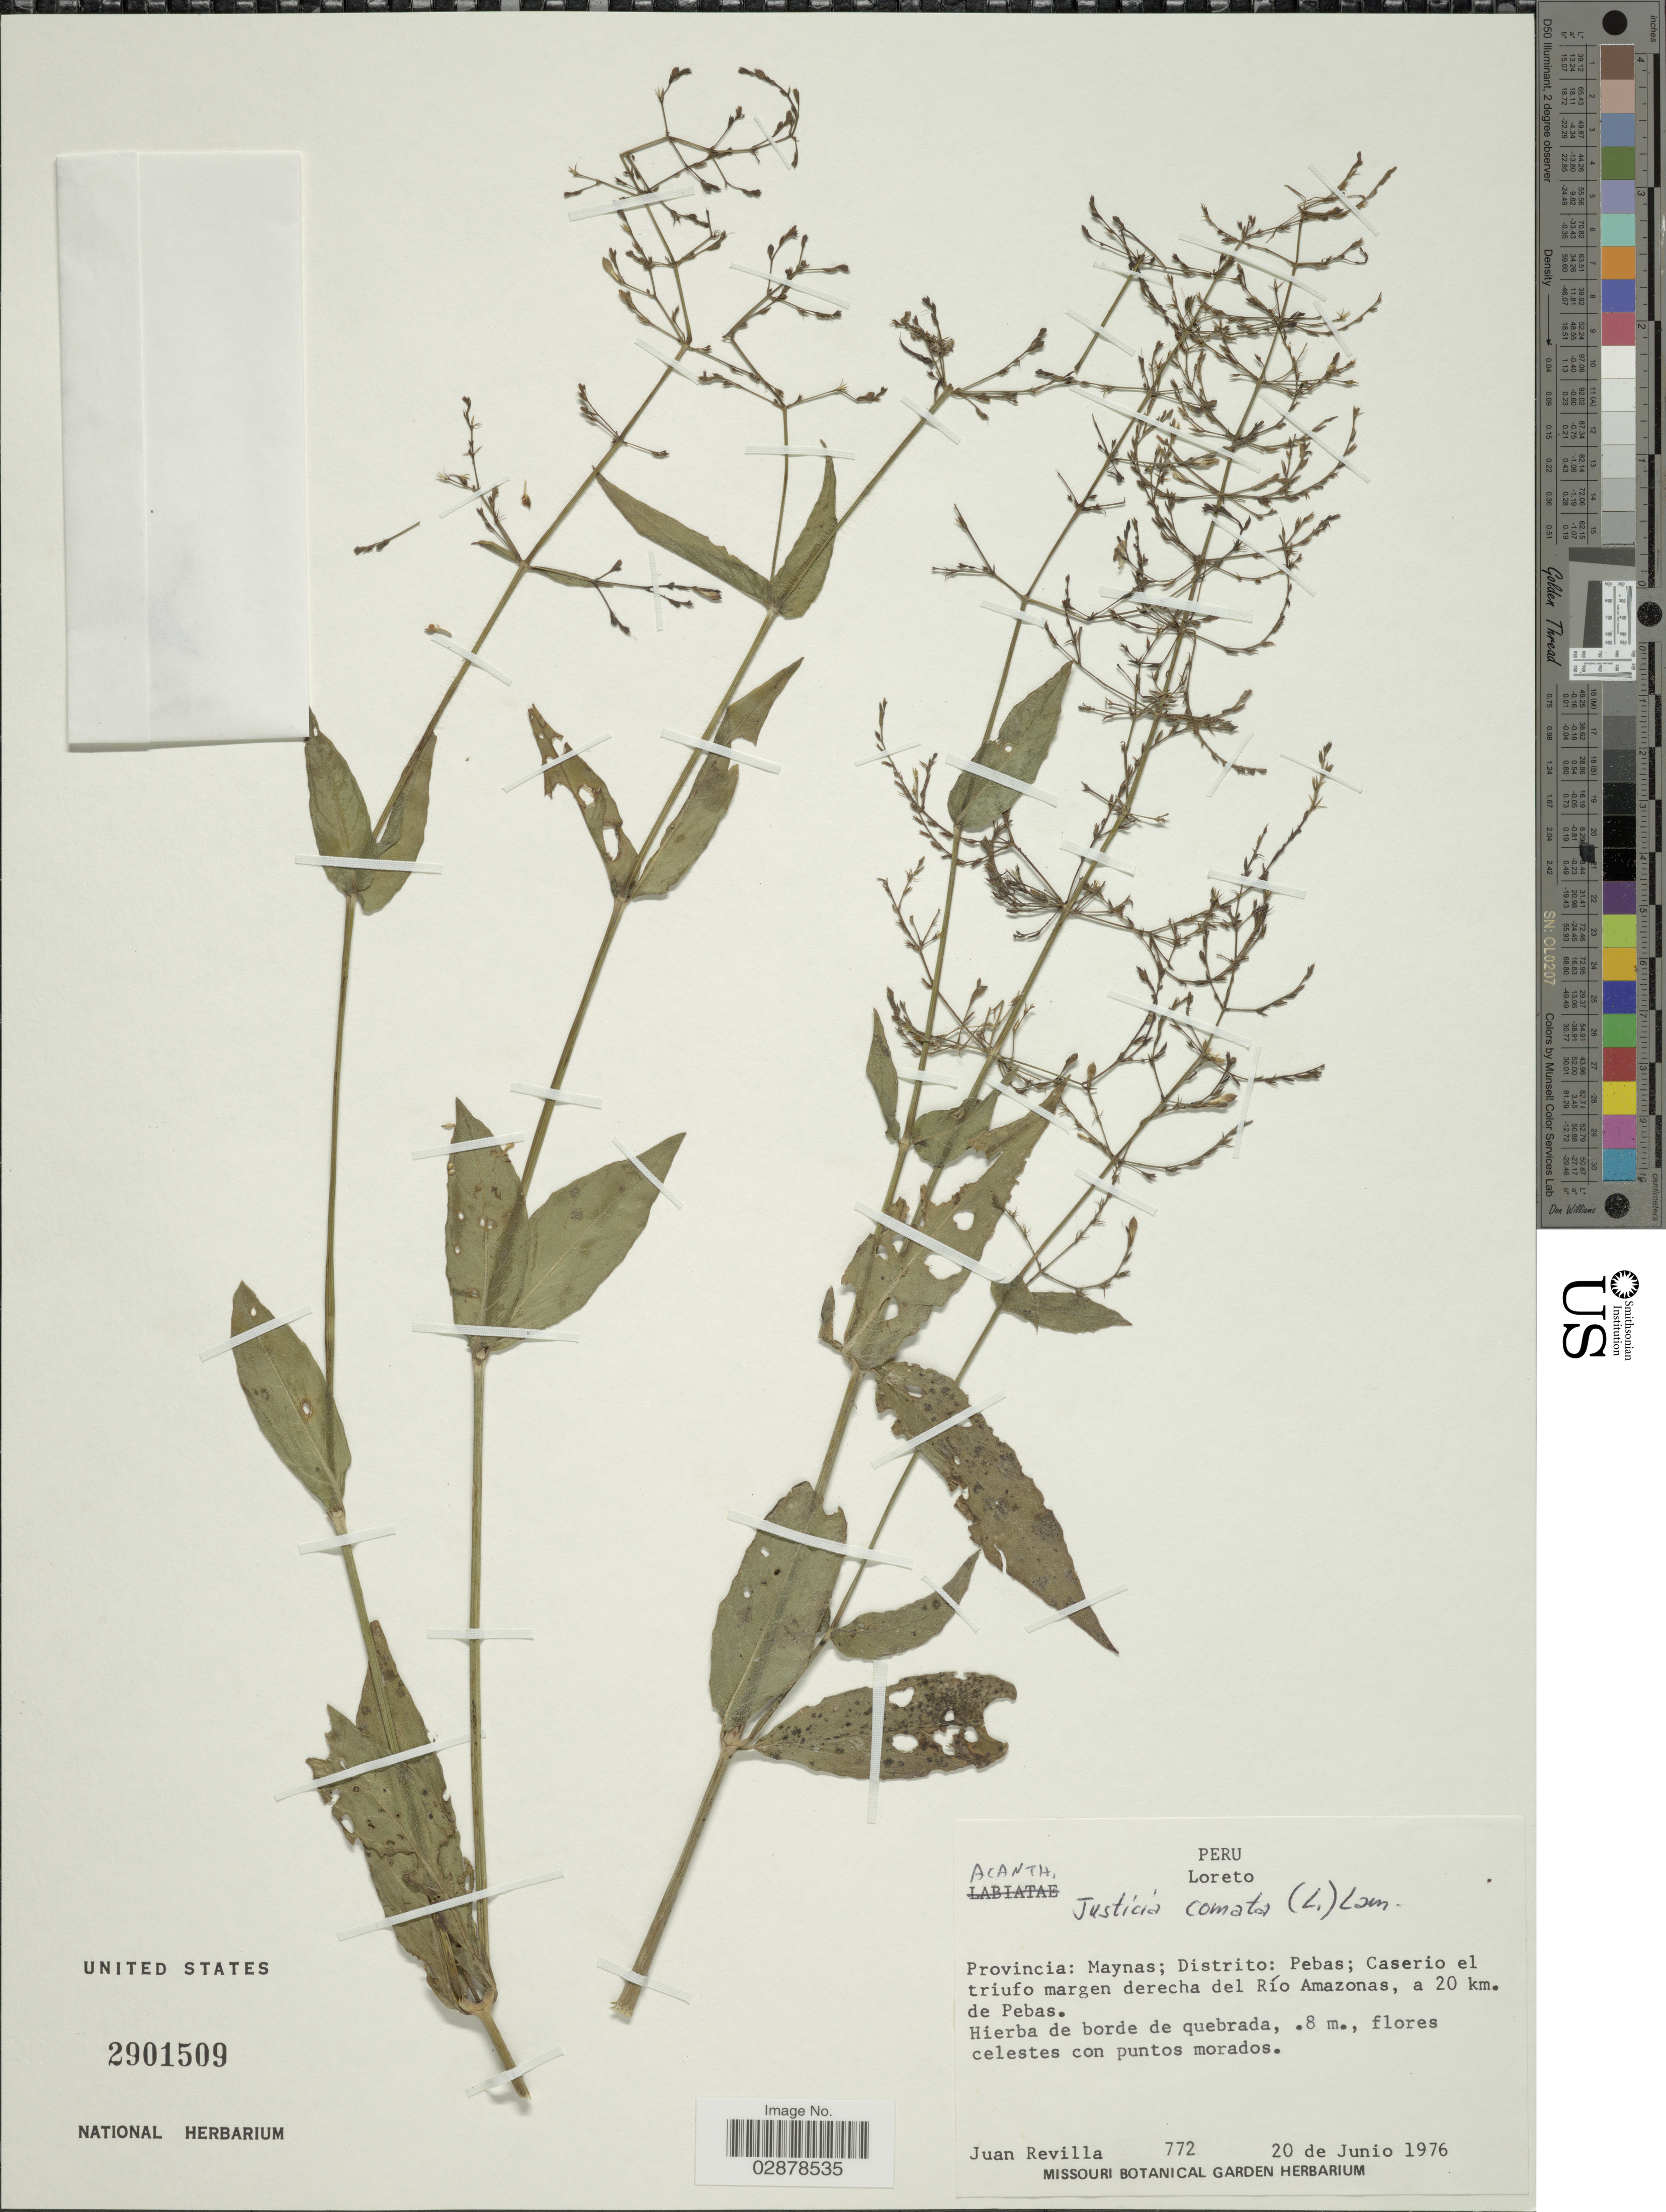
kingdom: Plantae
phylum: Tracheophyta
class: Magnoliopsida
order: Lamiales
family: Acanthaceae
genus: Justicia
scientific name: Justicia comata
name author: (L.) Lam.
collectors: J. Revilla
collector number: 772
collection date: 1976-06-20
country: Peru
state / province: Loreto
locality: Provincia: Maynas, Distrito: Pebas; Caserio el triufo margen derecha del Río Amazonas, a 20 km. de Pebas.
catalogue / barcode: US 2901509